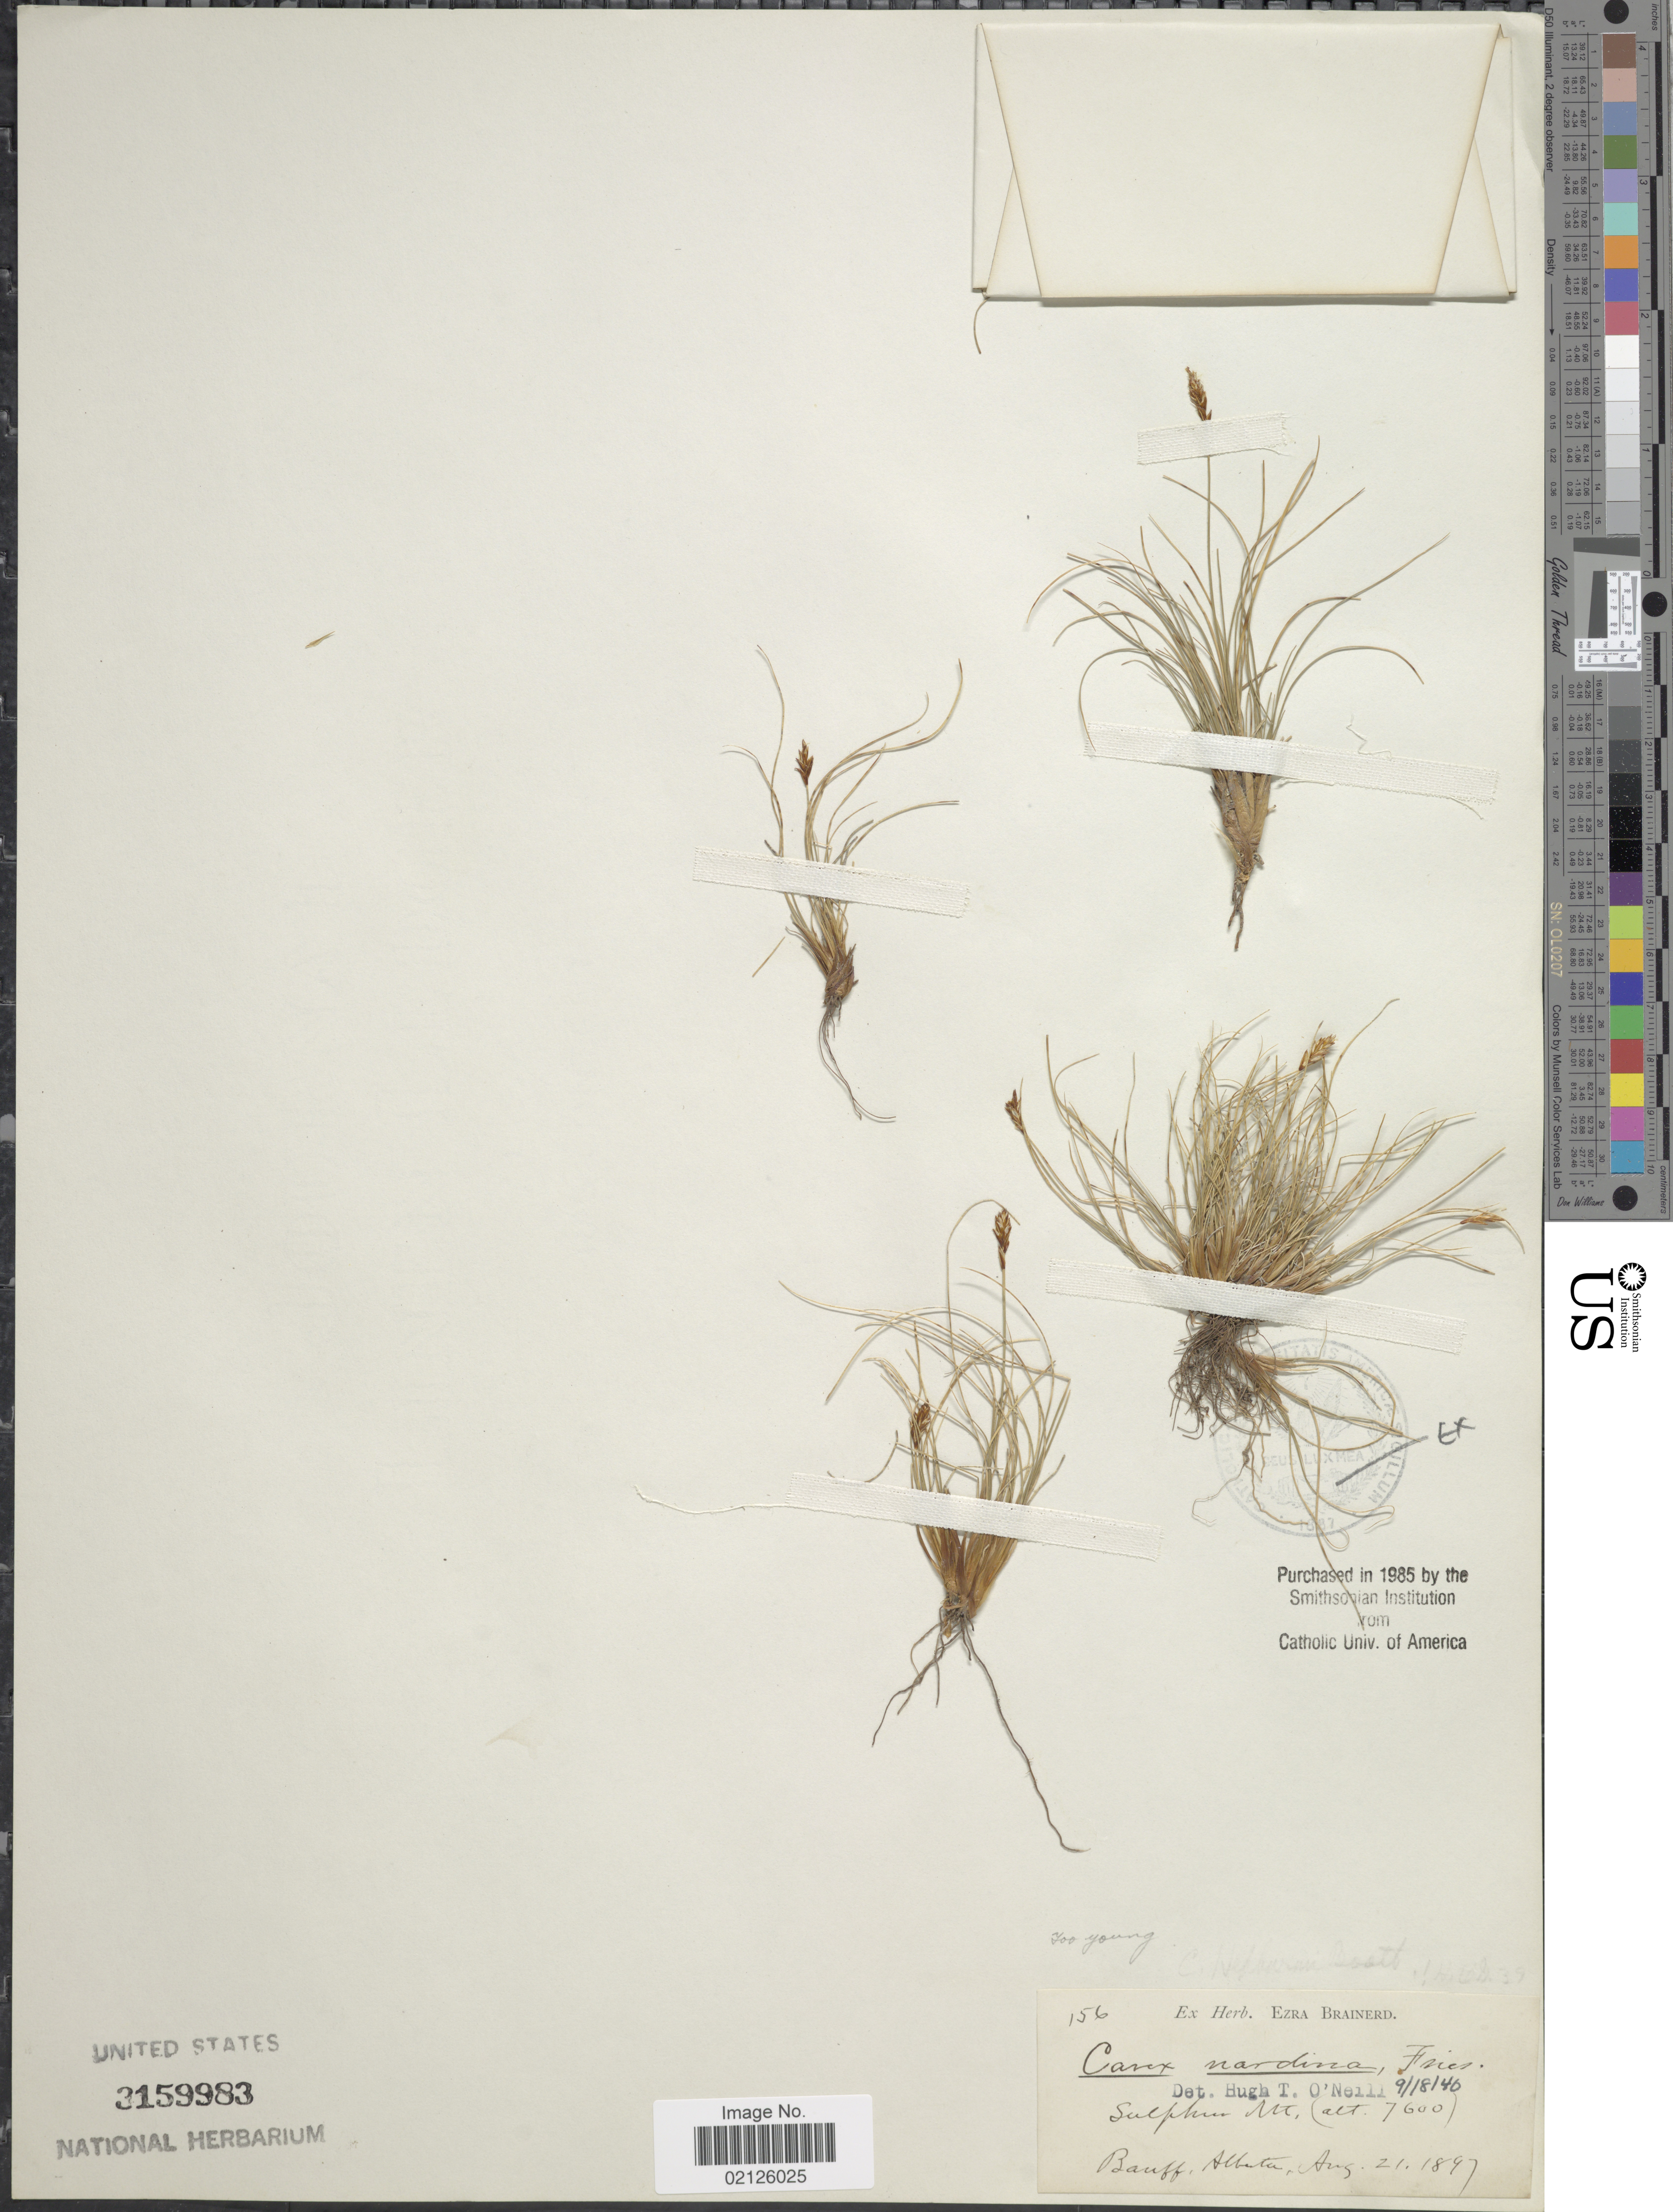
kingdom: Plantae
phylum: Tracheophyta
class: Liliopsida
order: Poales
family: Cyperaceae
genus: Carex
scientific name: Carex nardina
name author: (Hornem.) Fr.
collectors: ex herb. Ezra Brainerd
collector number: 156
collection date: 1897-08-21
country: Canada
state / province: Alberta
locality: Sulphur Mt. Banff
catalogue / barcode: US 3159983